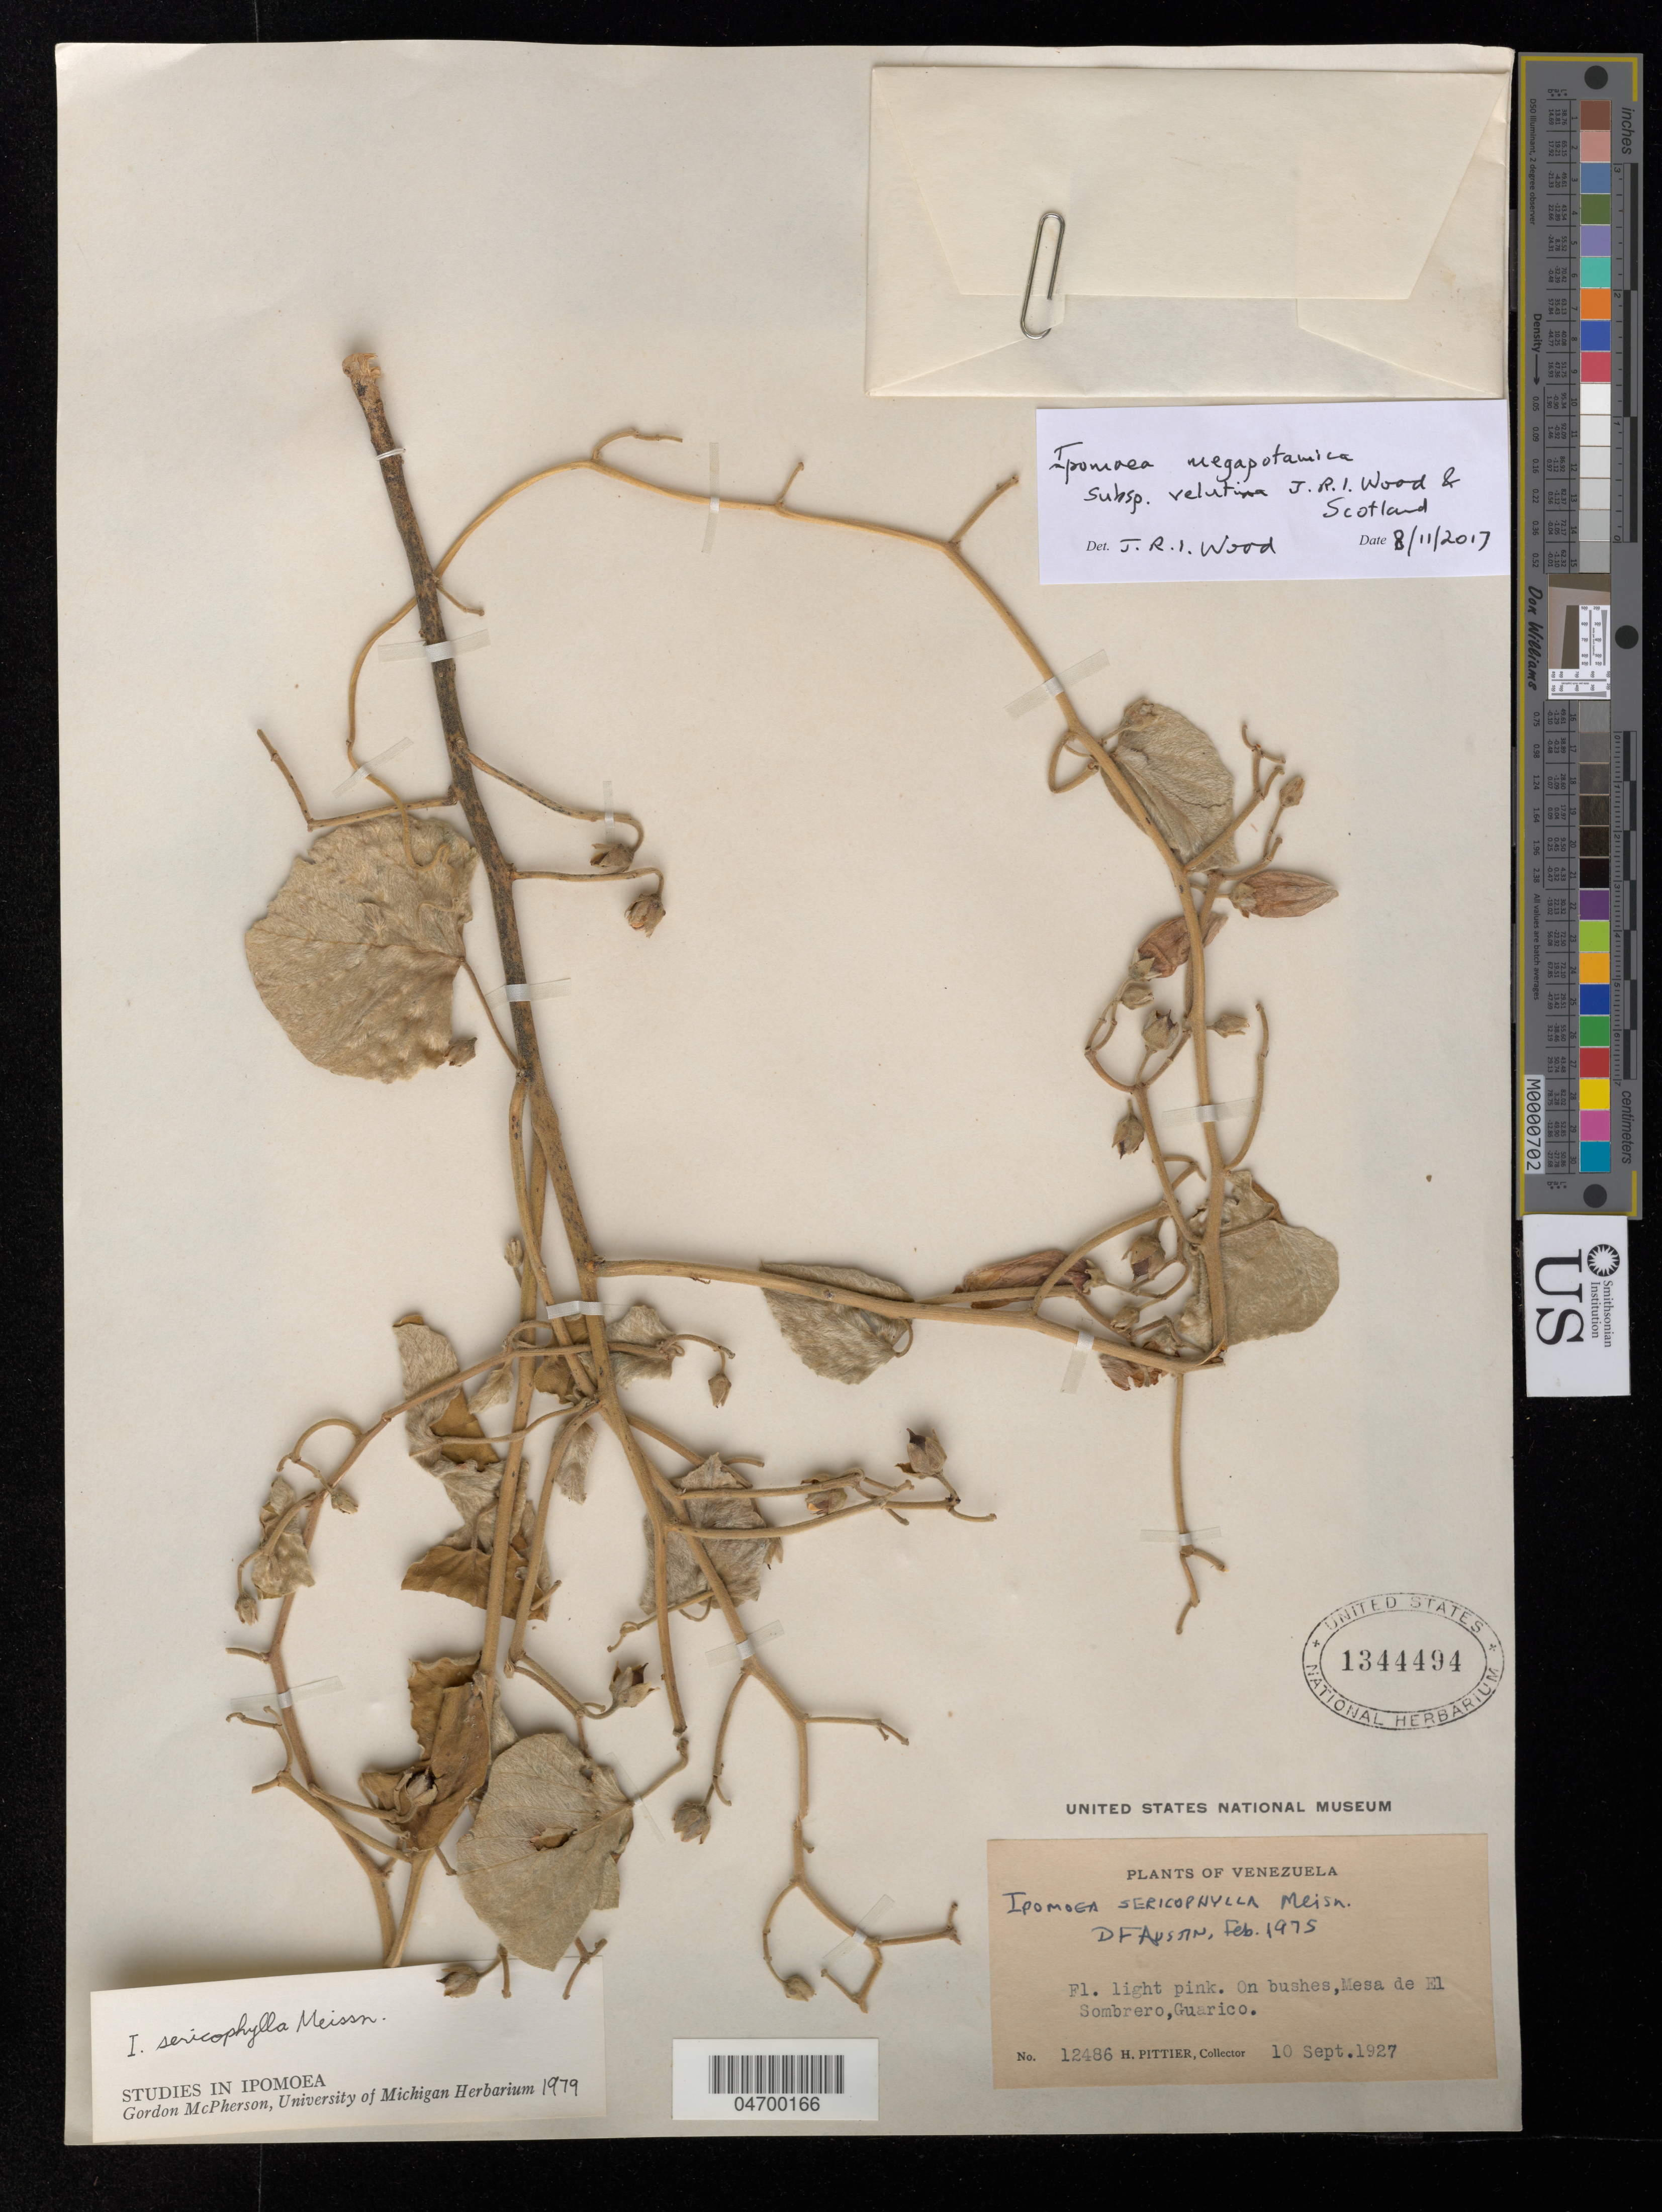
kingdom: Plantae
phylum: Tracheophyta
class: Magnoliopsida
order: Solanales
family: Convolvulaceae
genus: Ipomoea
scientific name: Ipomoea megapotamica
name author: Choisy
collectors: H. Pittier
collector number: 12486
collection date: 1927-09-10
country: Venezuela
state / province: Guarico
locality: Mesa de El Sombrero.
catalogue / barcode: US 1344494